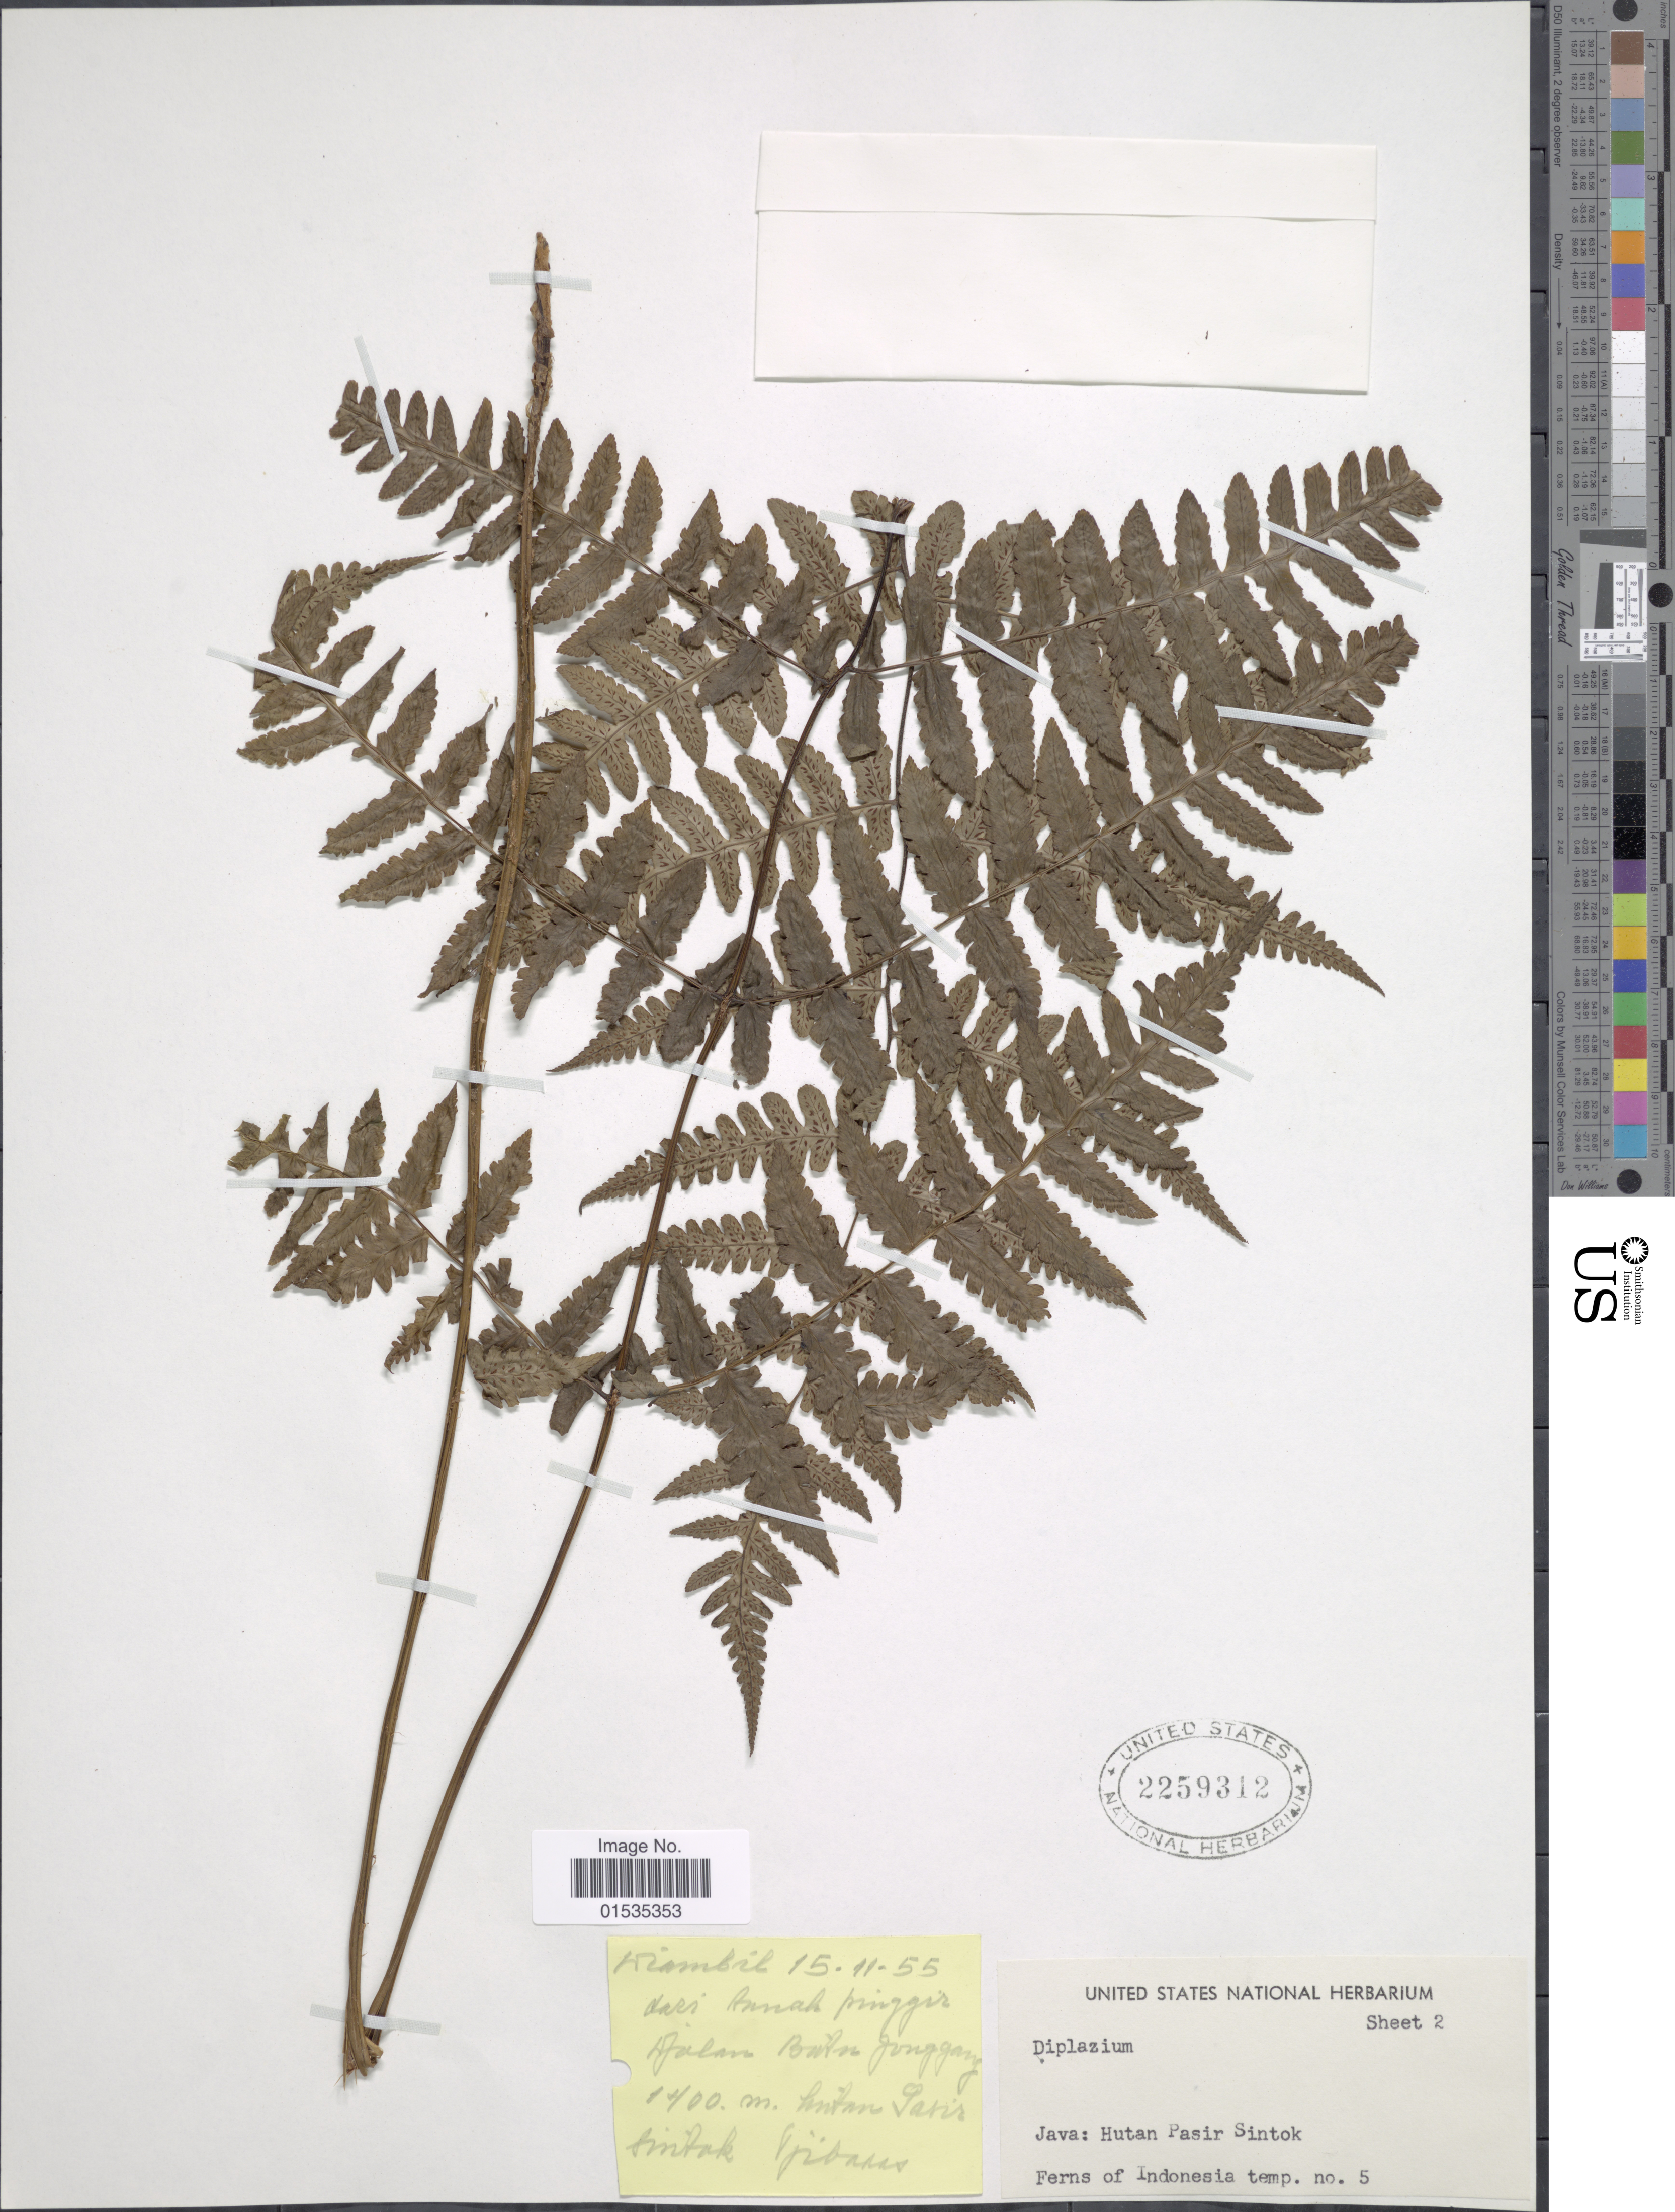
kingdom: Plantae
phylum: Tracheophyta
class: Polypodiopsida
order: Polypodiales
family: Athyriaceae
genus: Diplazium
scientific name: Diplazium sp.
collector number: temp. 5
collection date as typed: Transcribed d/m/y: 15/11/55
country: Indonesia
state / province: Java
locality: Hutan Pasir Sintok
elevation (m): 1400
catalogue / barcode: US 2259312